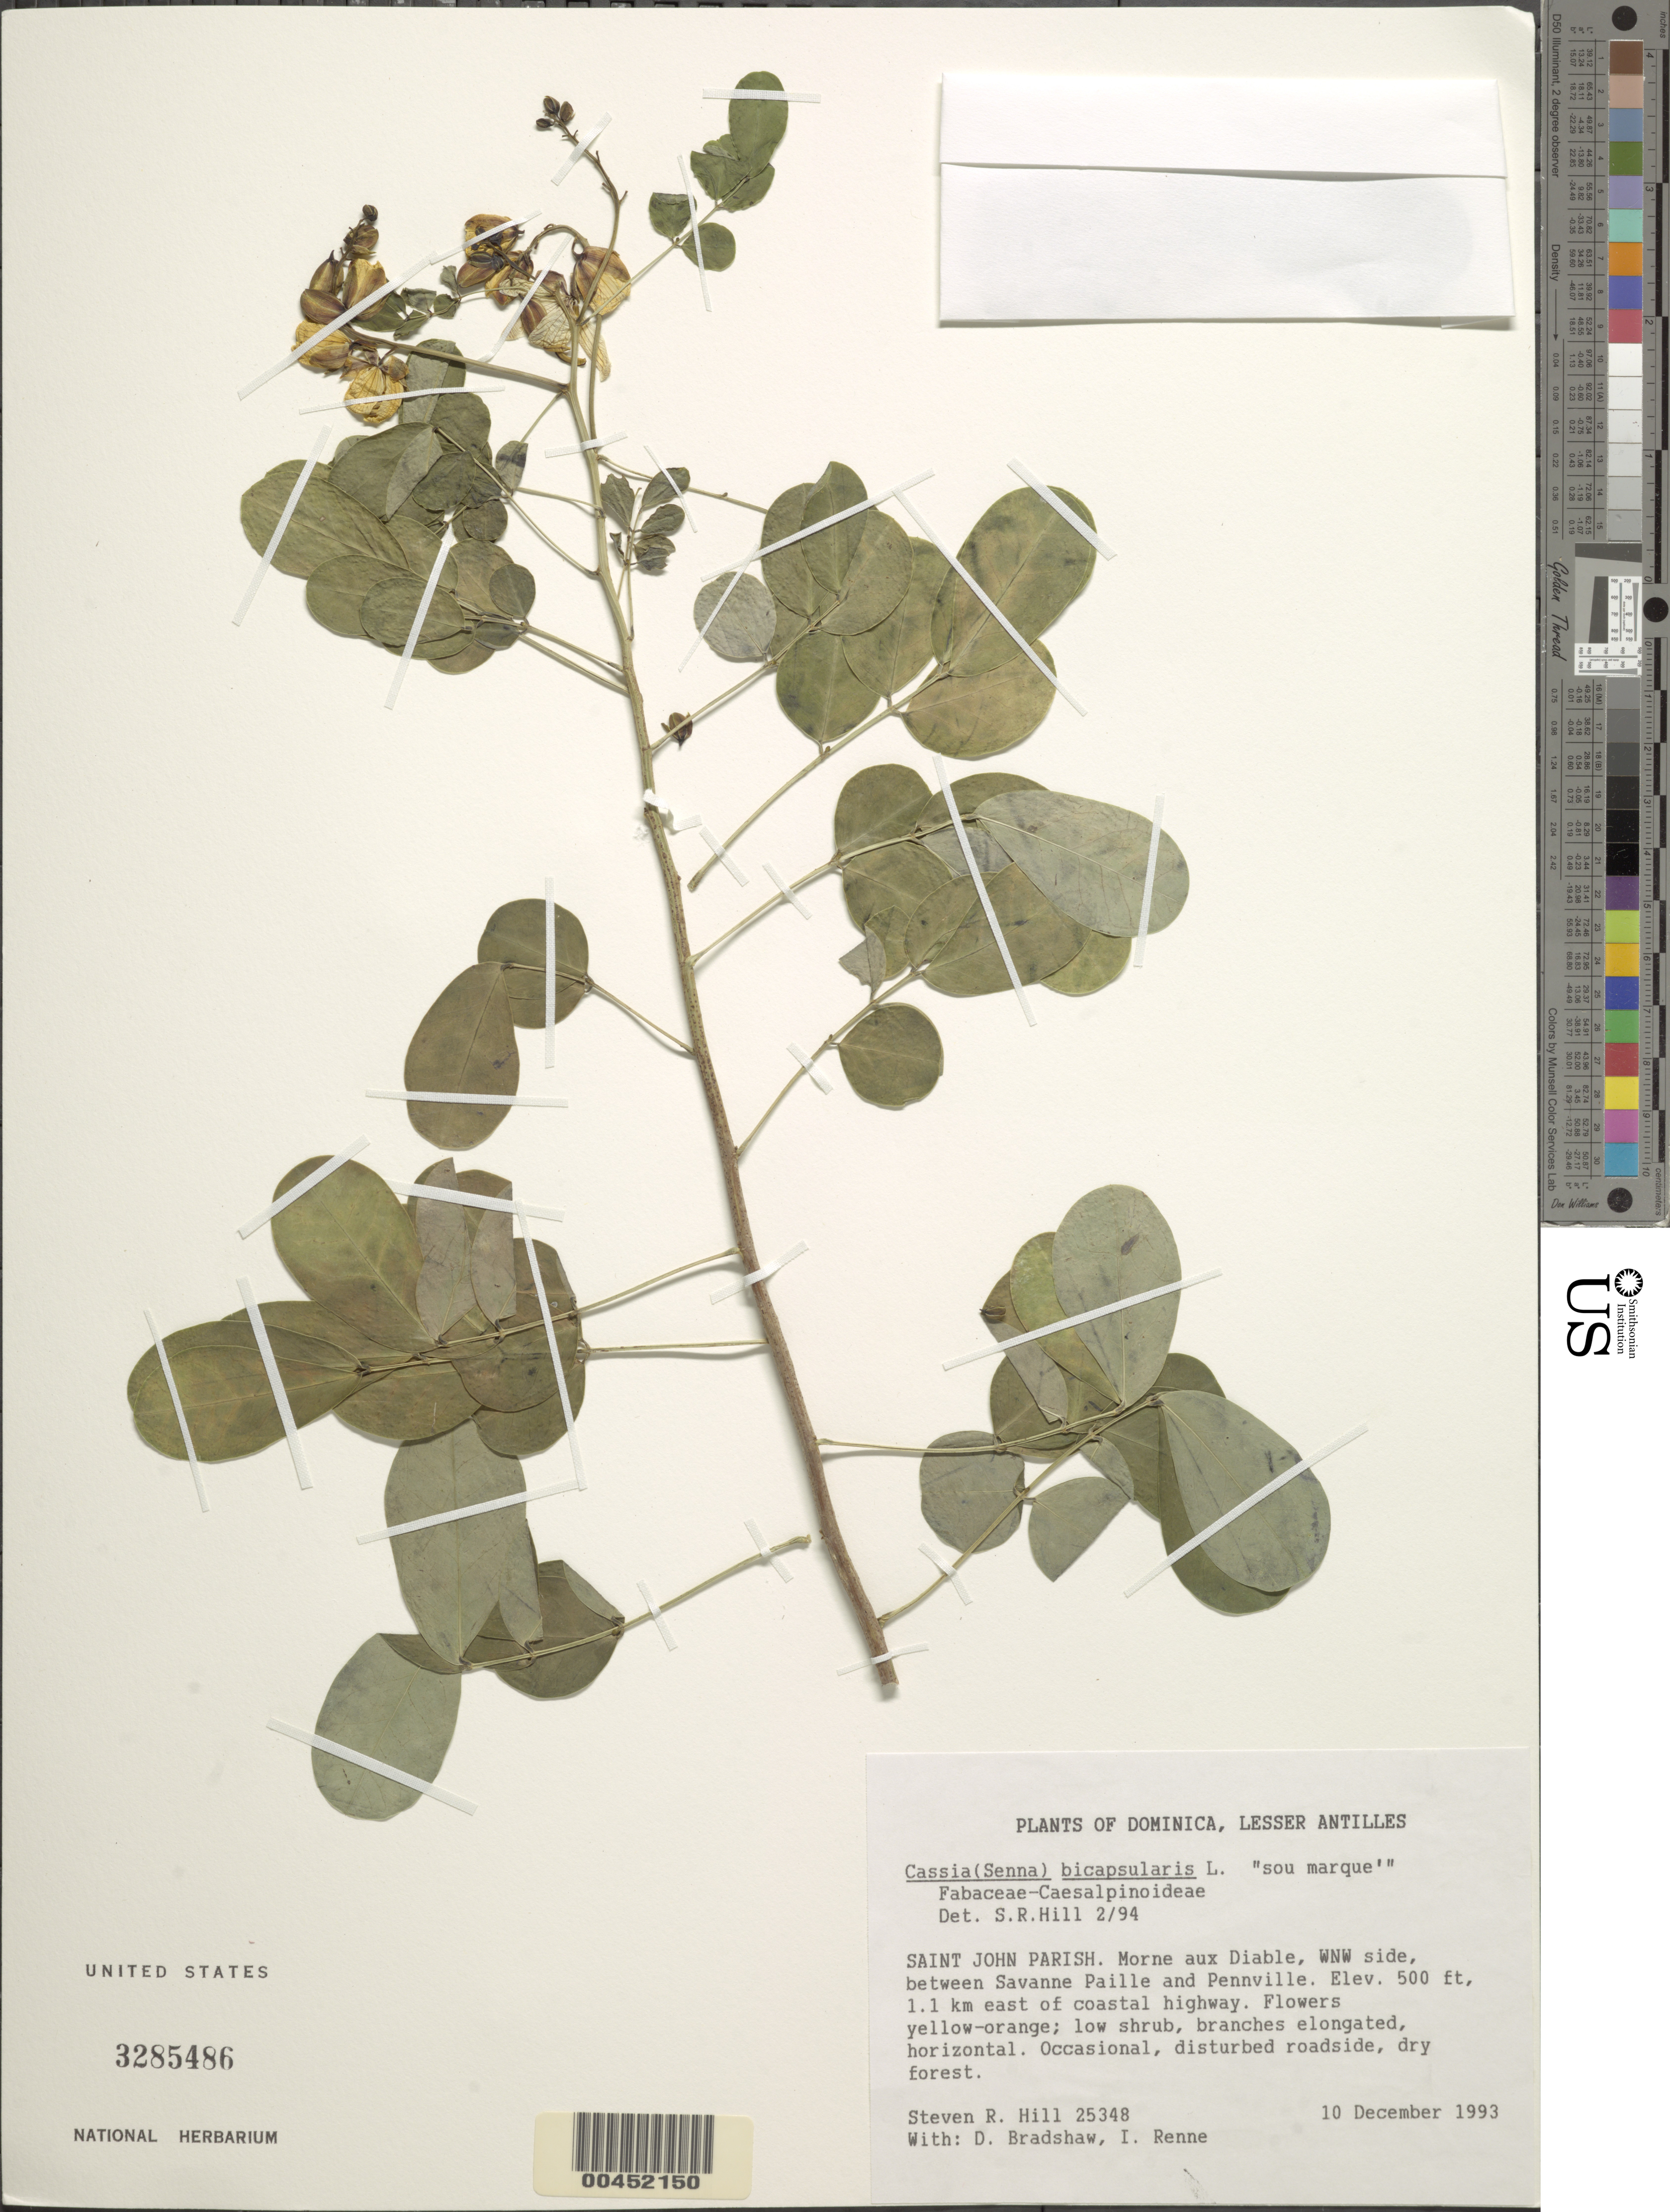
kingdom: Plantae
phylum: Tracheophyta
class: Magnoliopsida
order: Fabales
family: Fabaceae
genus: Senna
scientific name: Senna bicapsularis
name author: (L.) Roxb.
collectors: S. R. Hill, D. Bradshaw & I. Renne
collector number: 25348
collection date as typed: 10 Dec 1993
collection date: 1993-12-10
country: Dominica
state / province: St. John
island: Dominica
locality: Morne aux diable, wnw side, between savanne paille and pennville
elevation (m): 152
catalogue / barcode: US 3285486